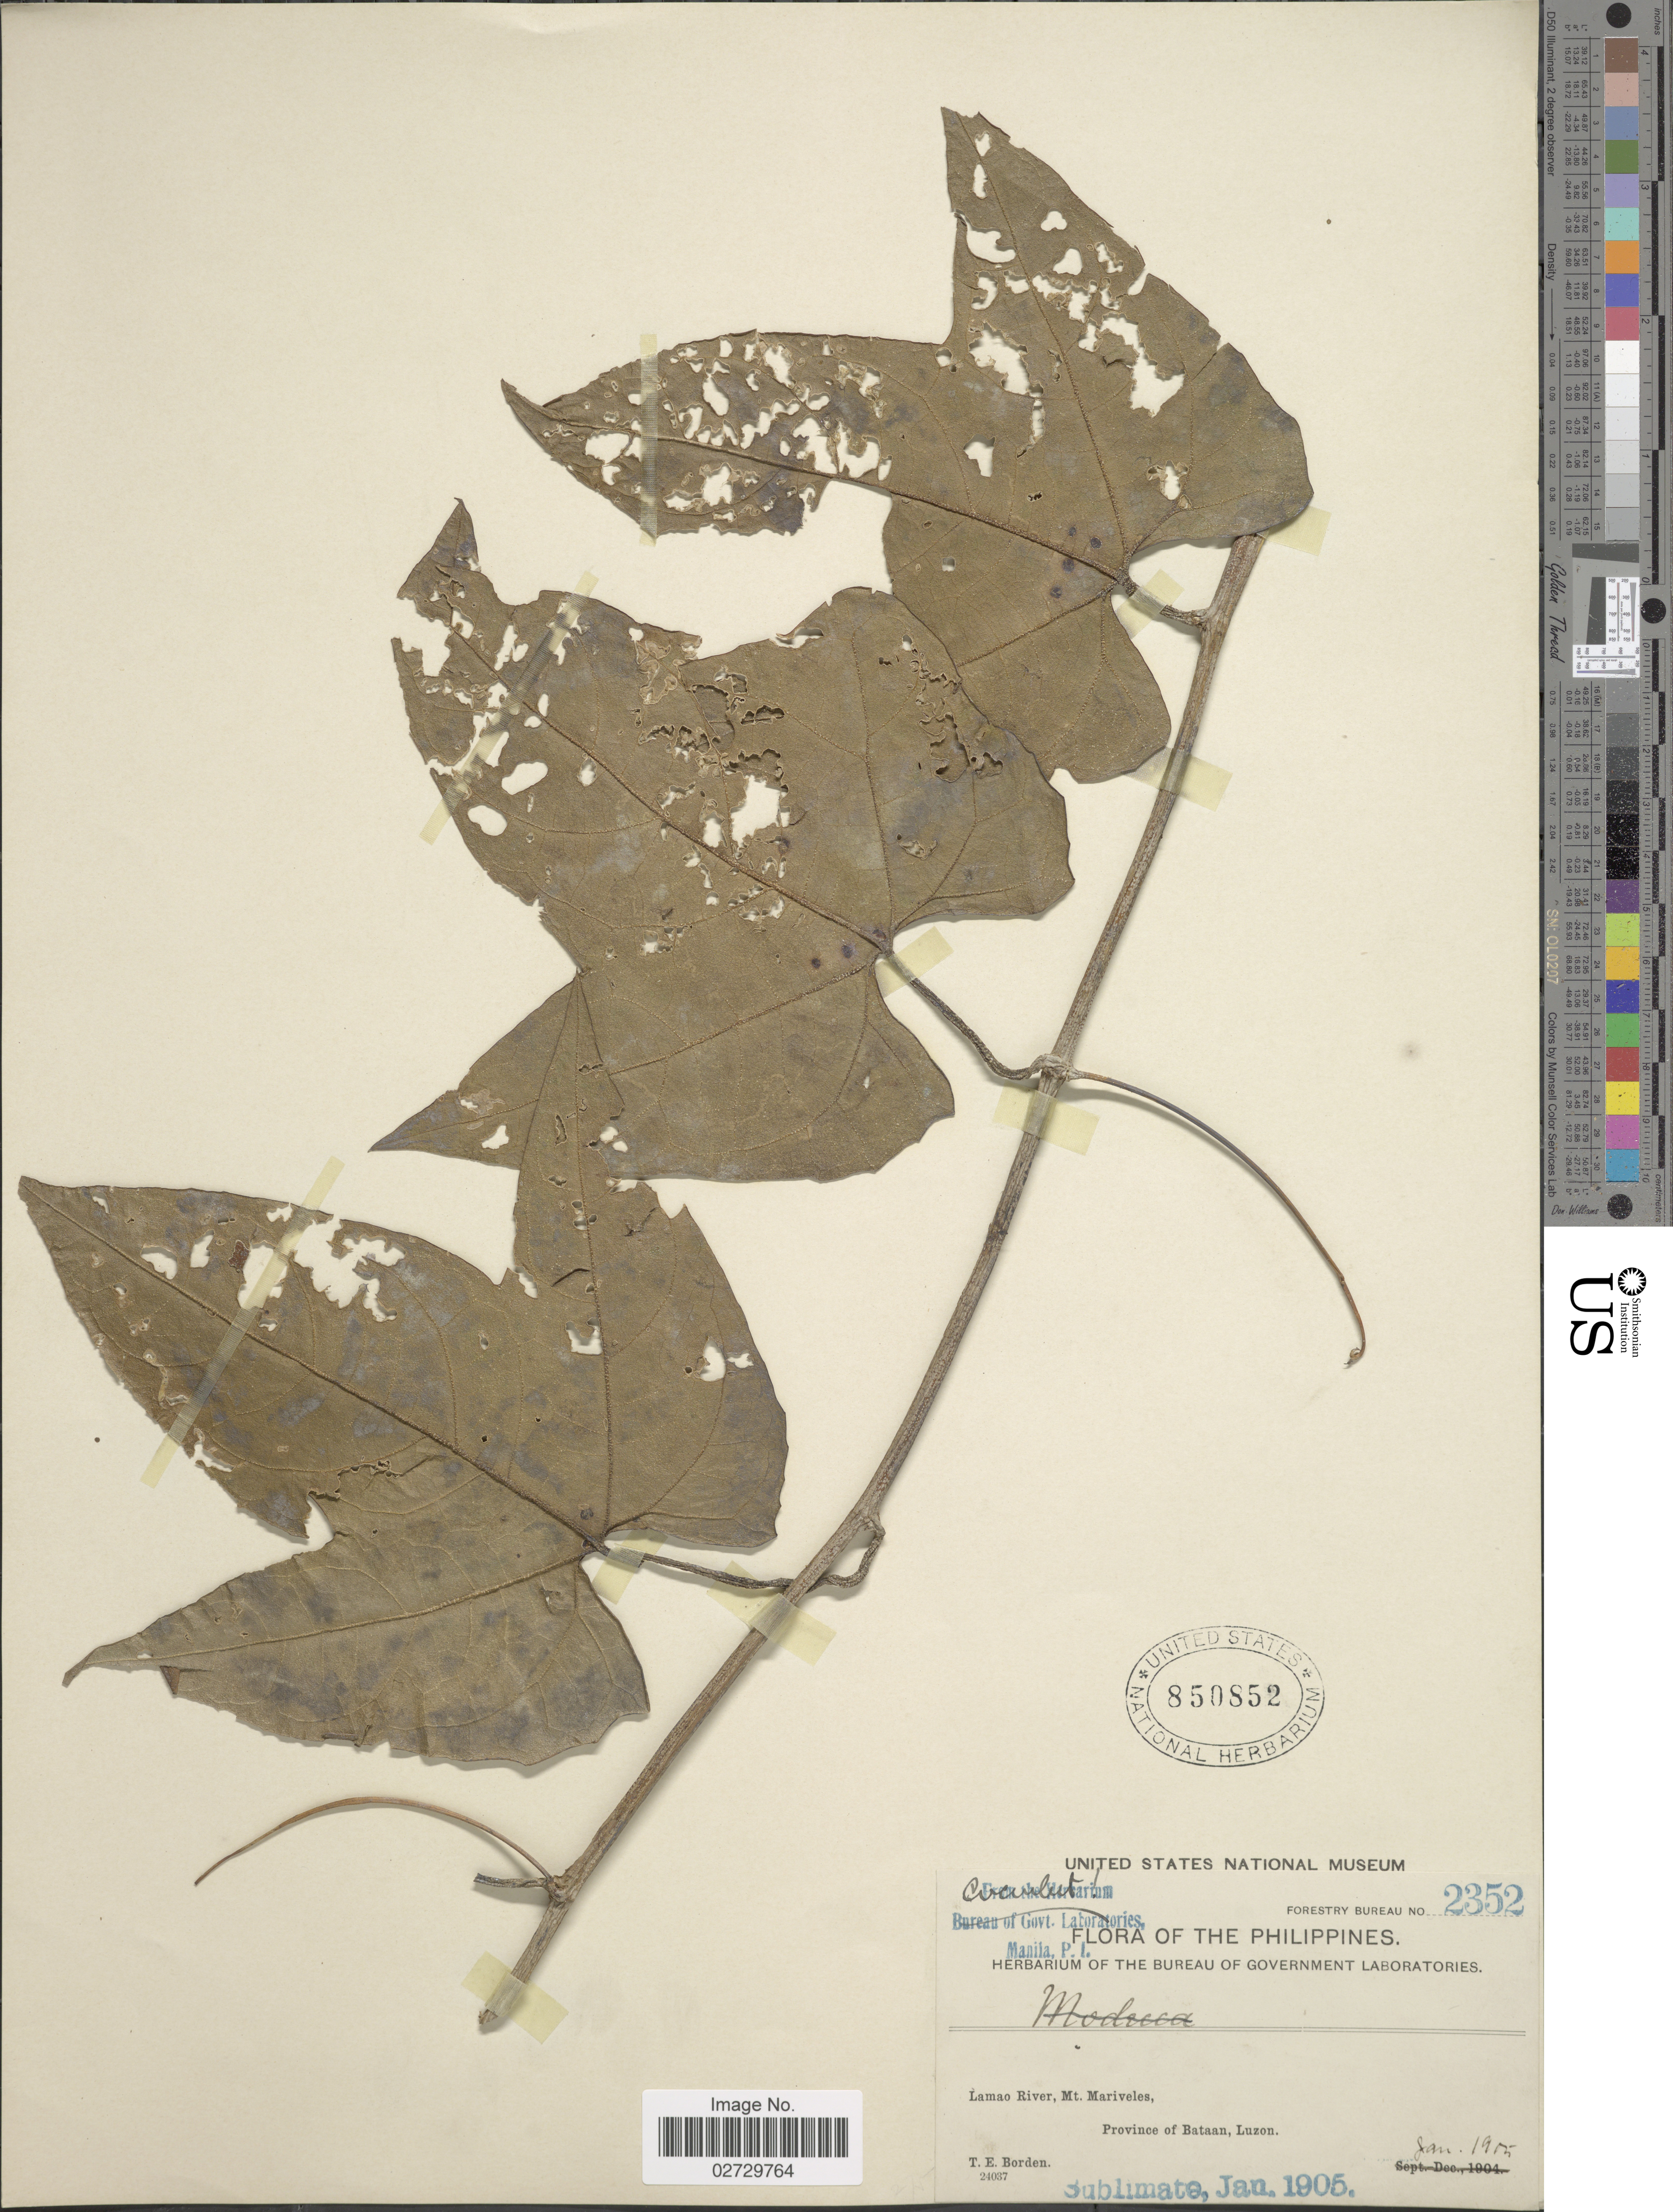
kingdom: Plantae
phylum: Tracheophyta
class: Magnoliopsida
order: Cucurbitales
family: Cucurbitaceae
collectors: T. E. Borden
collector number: Forestry Bureau 2352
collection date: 1905-01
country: Philippines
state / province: Cagayan Valley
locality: Lamao River, Mt. Mariveles, Province of Bataan, Luzon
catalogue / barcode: US 850852